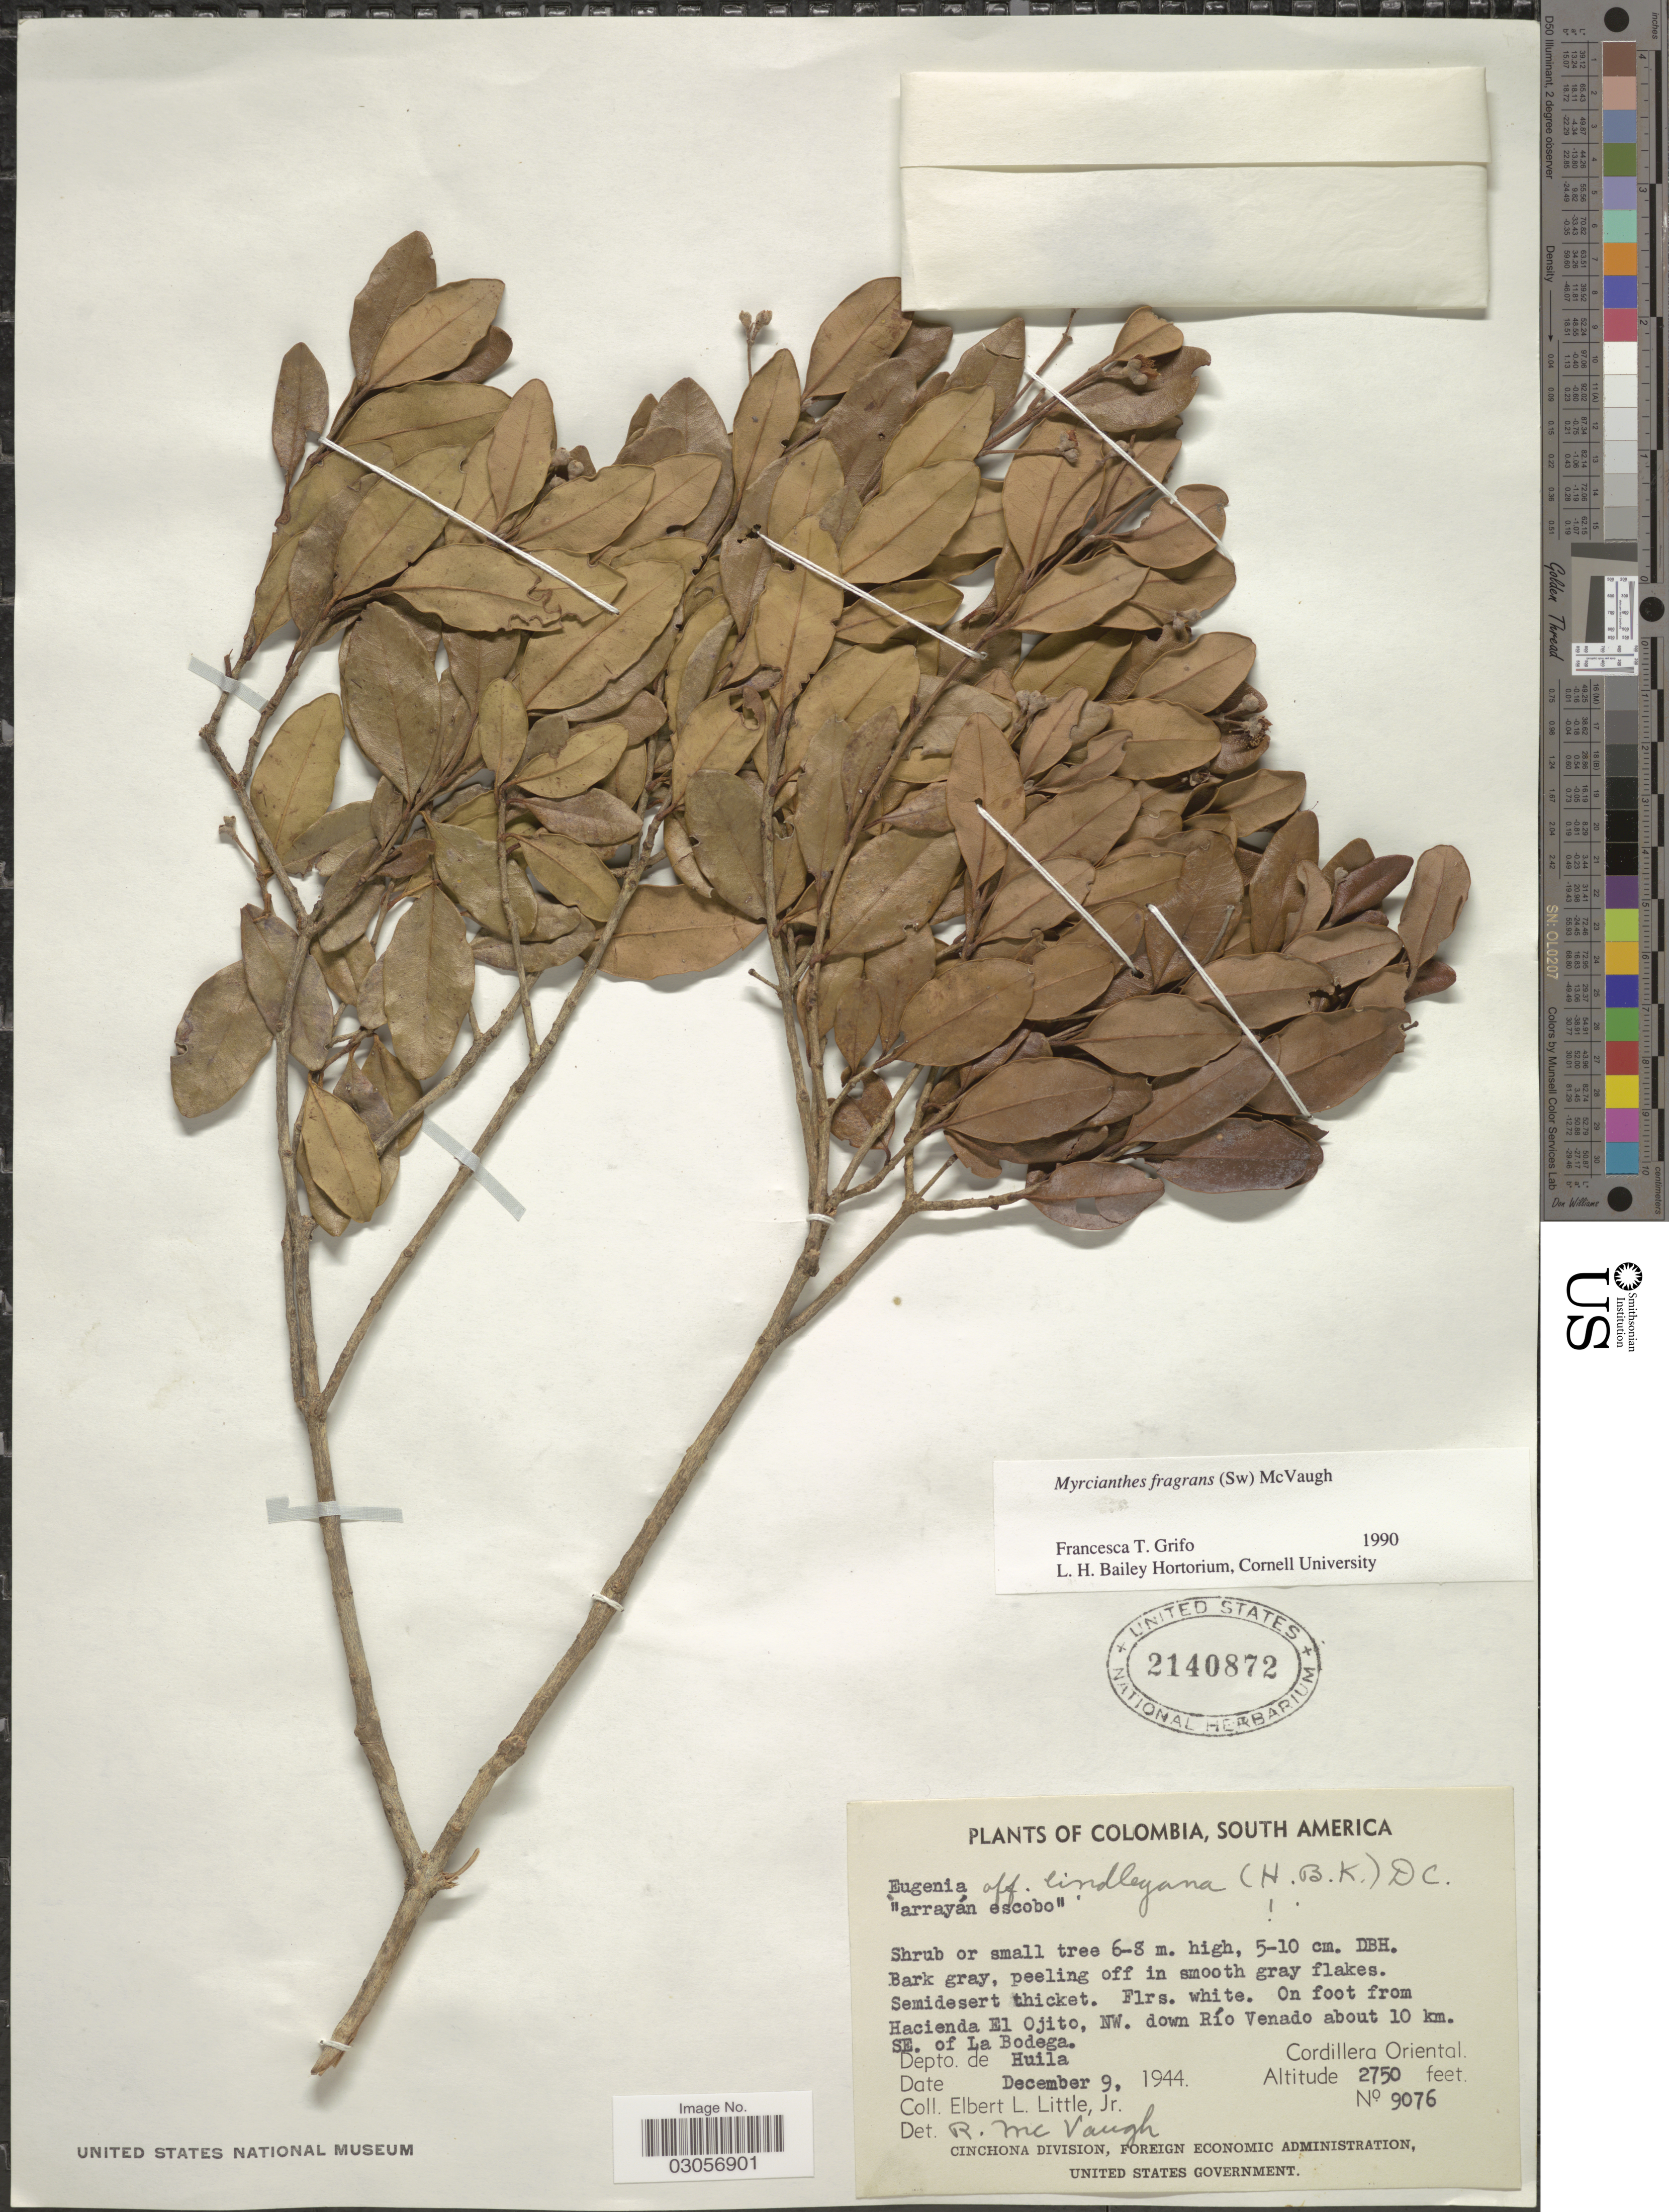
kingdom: Plantae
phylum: Tracheophyta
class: Magnoliopsida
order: Myrtales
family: Myrtaceae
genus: Myrcianthes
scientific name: Myrcianthes fragrans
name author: (Sw.) McVaugh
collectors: E. L. Little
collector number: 9076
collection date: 1944-12-09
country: Colombia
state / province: Huila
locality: On foot from Hacienda El Ojito, NW. down Río Venado about 10 km. SE. of La Bodega, Depto. de Huila, Cordillera Oriental.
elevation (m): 2750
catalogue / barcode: US 2140872